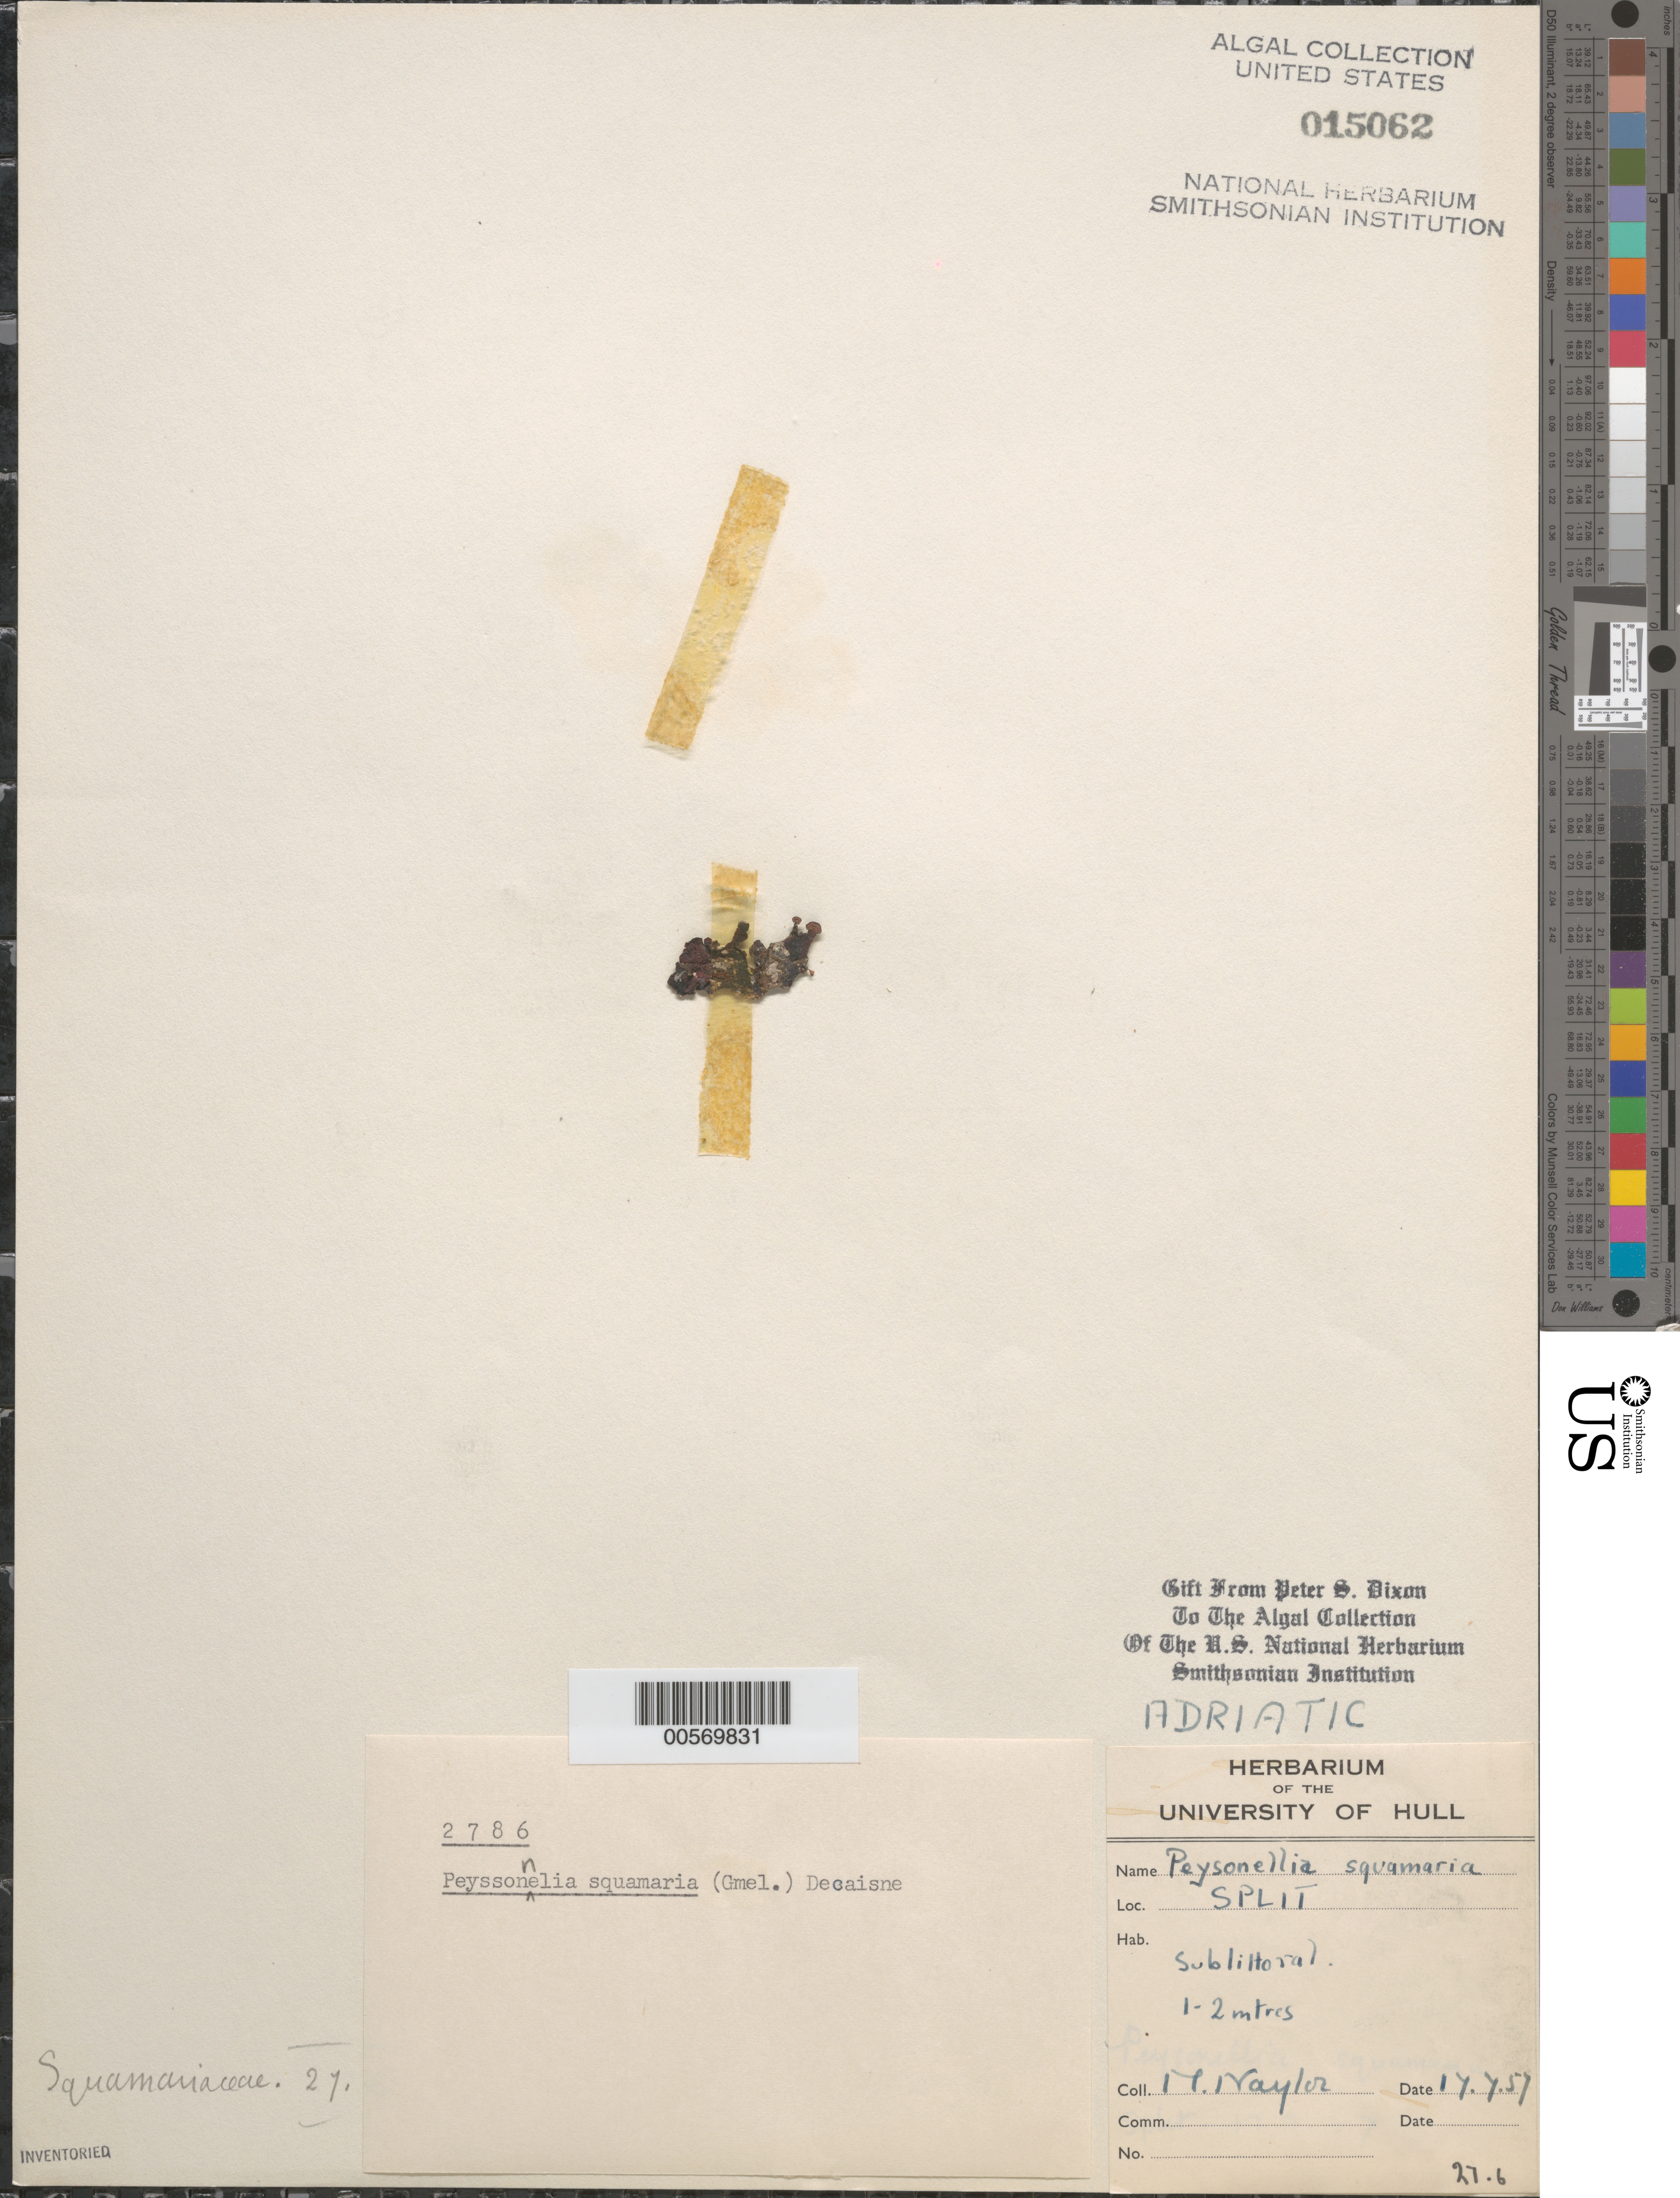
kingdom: Plantae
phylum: Rhodophyta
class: Florideophyceae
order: Peyssonneliales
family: Peyssonneliaceae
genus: Peyssonnelia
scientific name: Peyssonnelia squamaria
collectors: M. Roberts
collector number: PSD 2786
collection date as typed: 17 Jul 1957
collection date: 1957-07-17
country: Croatia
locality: Split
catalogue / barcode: US 15062